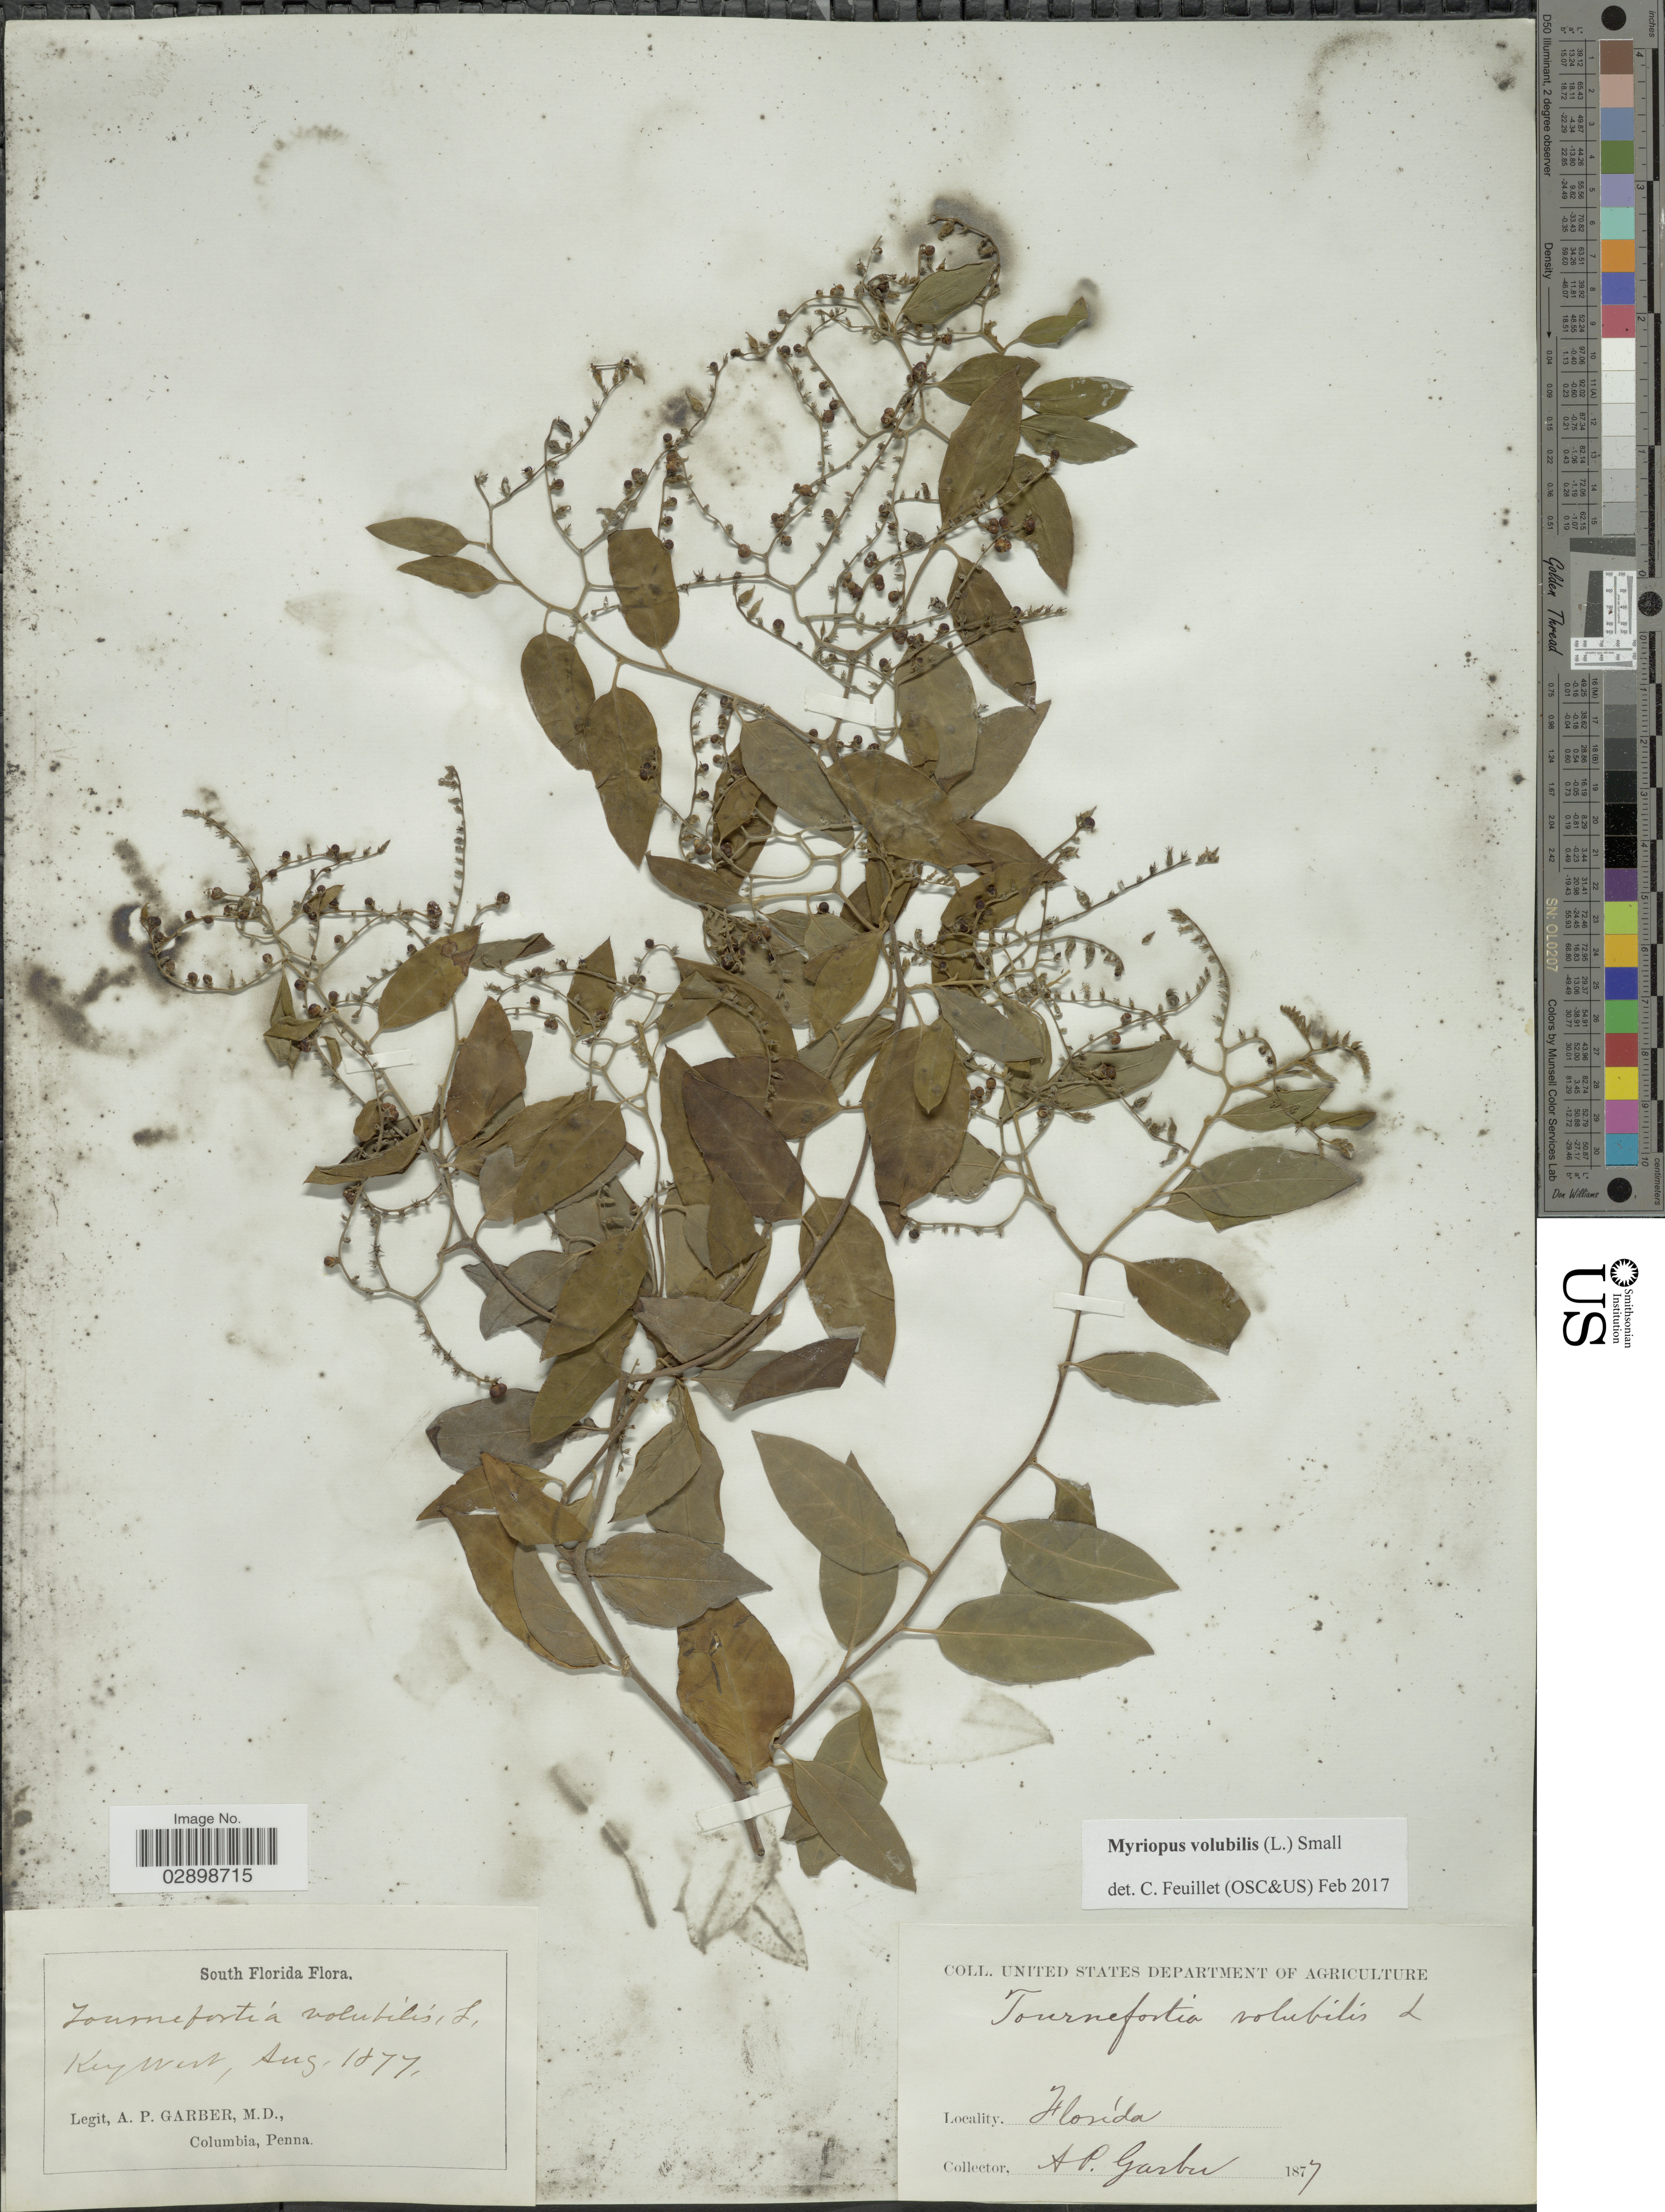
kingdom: Plantae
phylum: Tracheophyta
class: Magnoliopsida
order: Boraginales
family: Heliotropiaceae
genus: Myriopus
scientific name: Myriopus volubilis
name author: (L.) Small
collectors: A. P. Garber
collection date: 1877-08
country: United States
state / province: Florida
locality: South Florida. Key West.